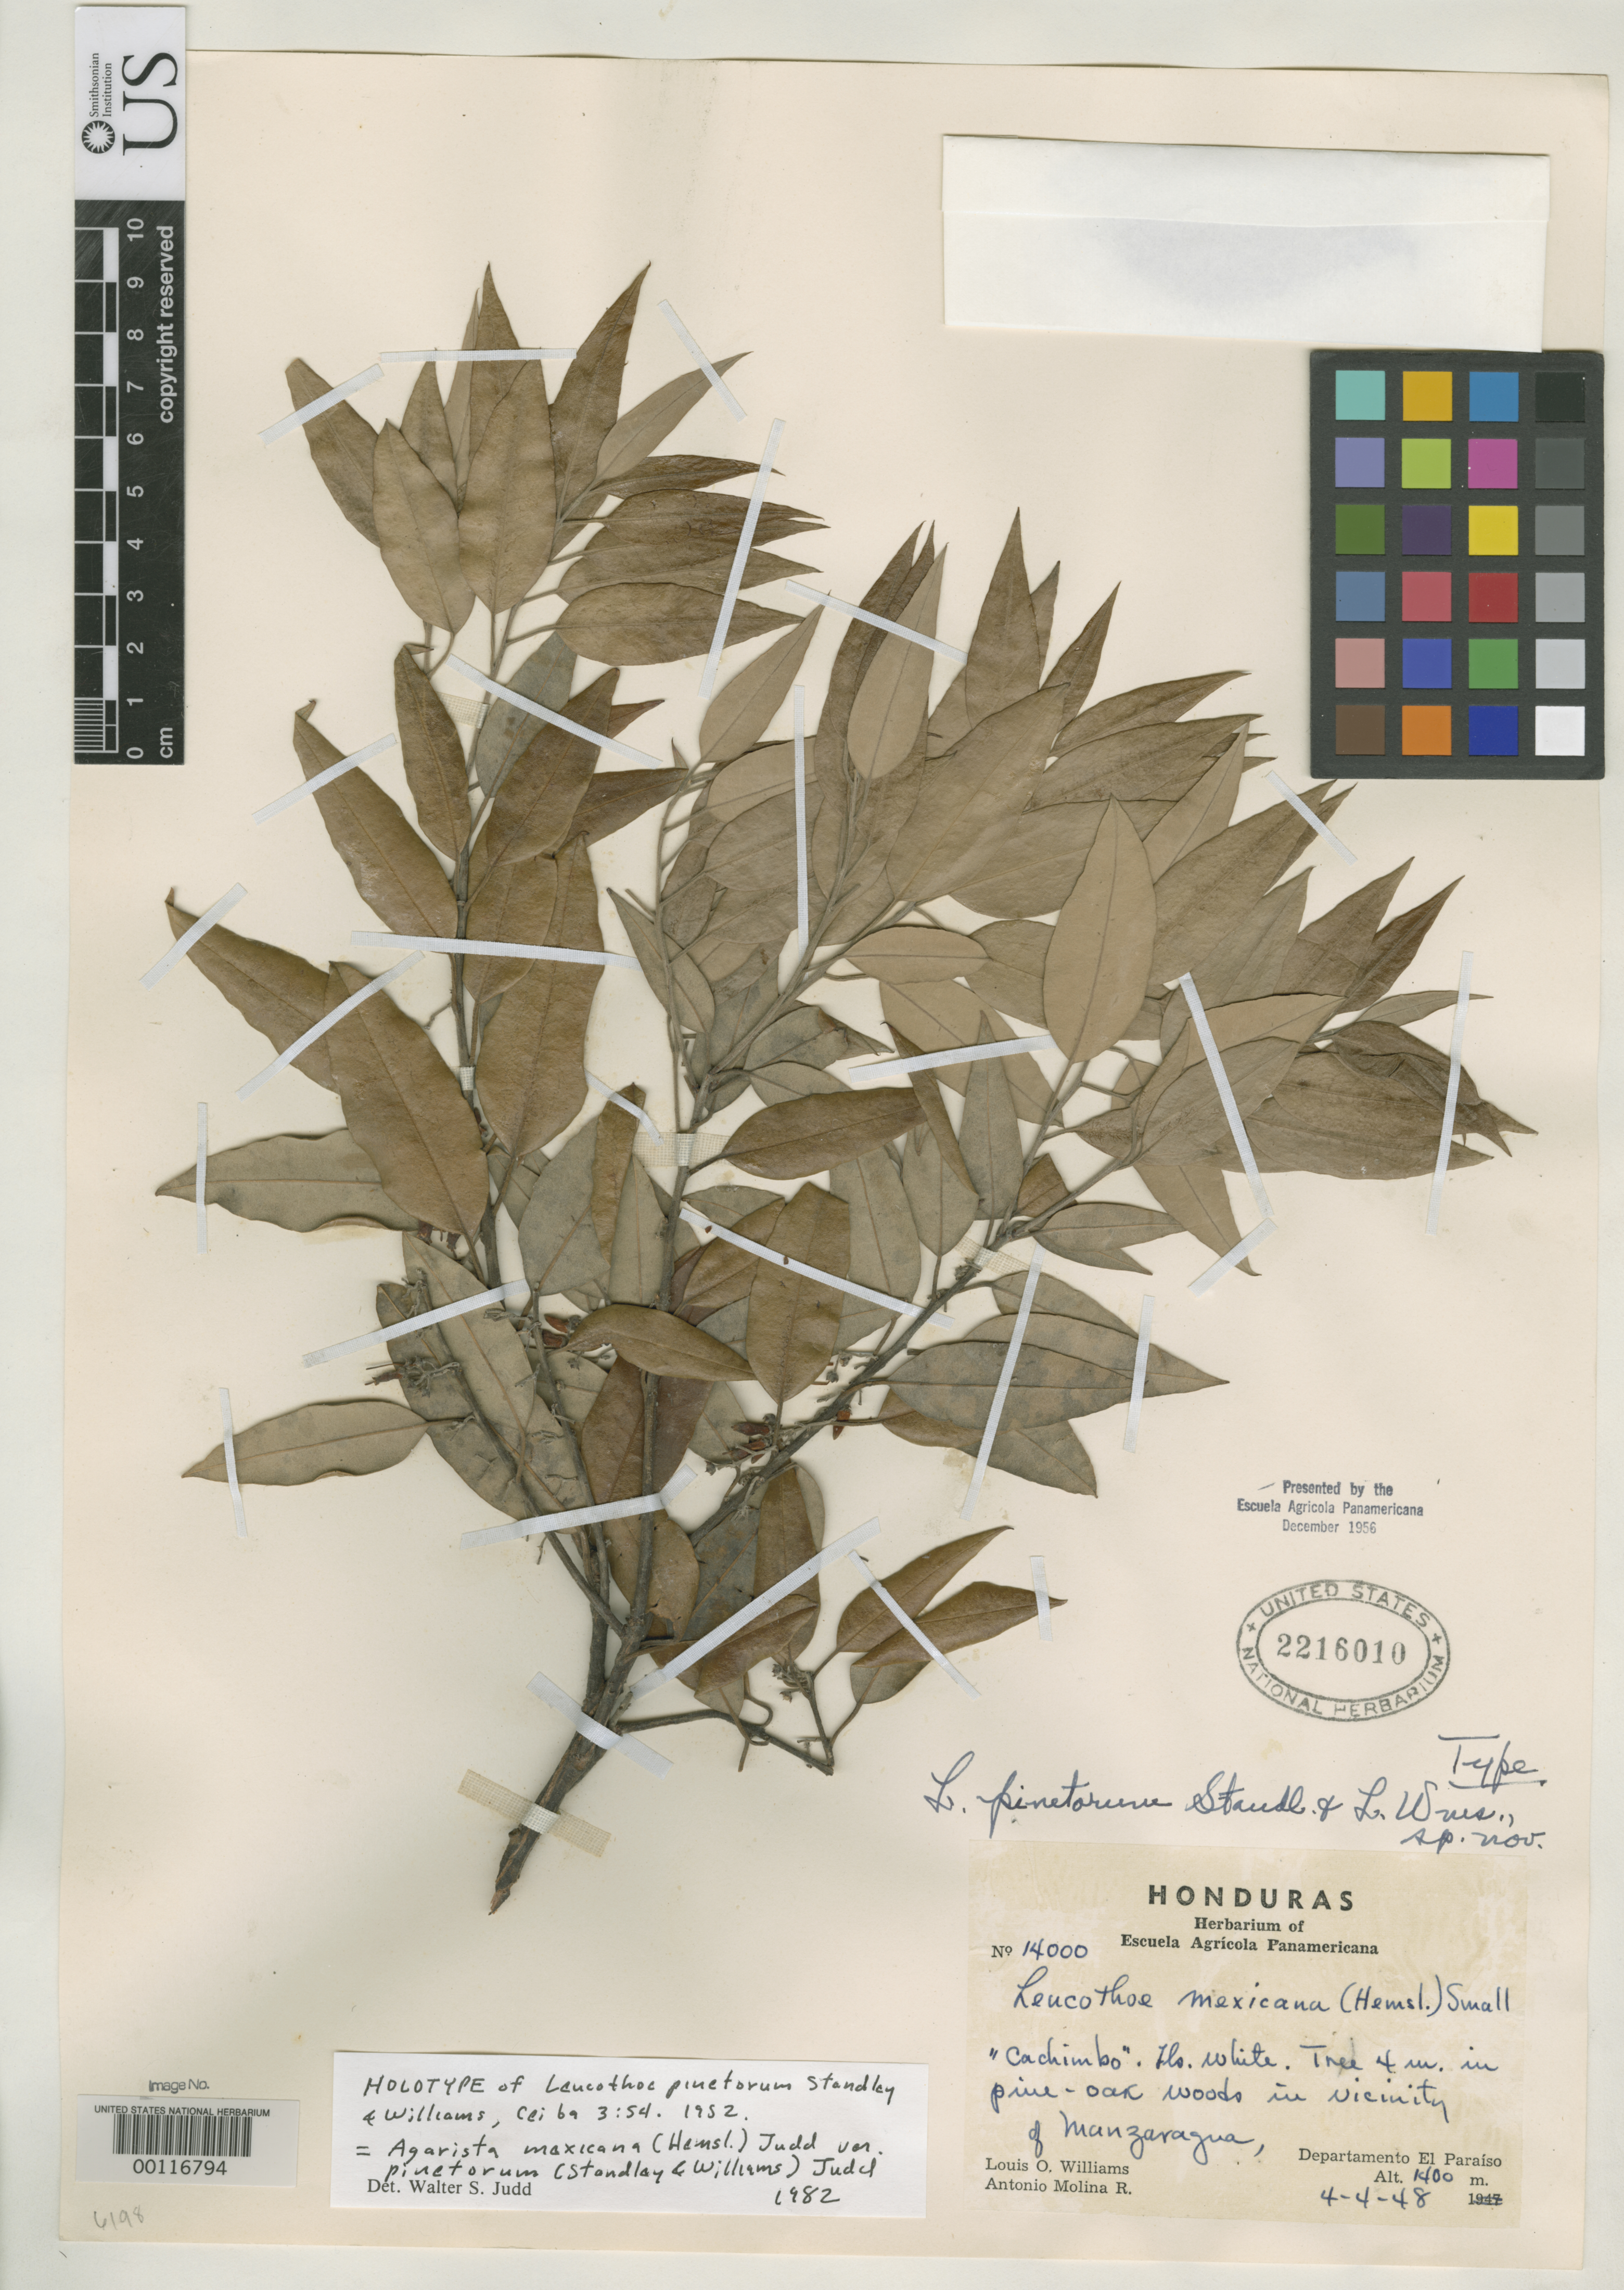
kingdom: Plantae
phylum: Tracheophyta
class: Magnoliopsida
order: Ericales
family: Ericaceae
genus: Leucothoe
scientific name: Leucothoë pinetorum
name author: Standl. & L.O. Williams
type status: Holotype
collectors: L. O. Williams & A. Molina R.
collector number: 14000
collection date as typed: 04 Apr 1948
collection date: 1948-04-04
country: Honduras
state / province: El Paraíso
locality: Vicinity of Manzaragua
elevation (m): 1400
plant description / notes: Specimen transferred from herb. EAP, "Presented by the Escuela Agricola Panamericana December 1956."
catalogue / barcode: US 2216010